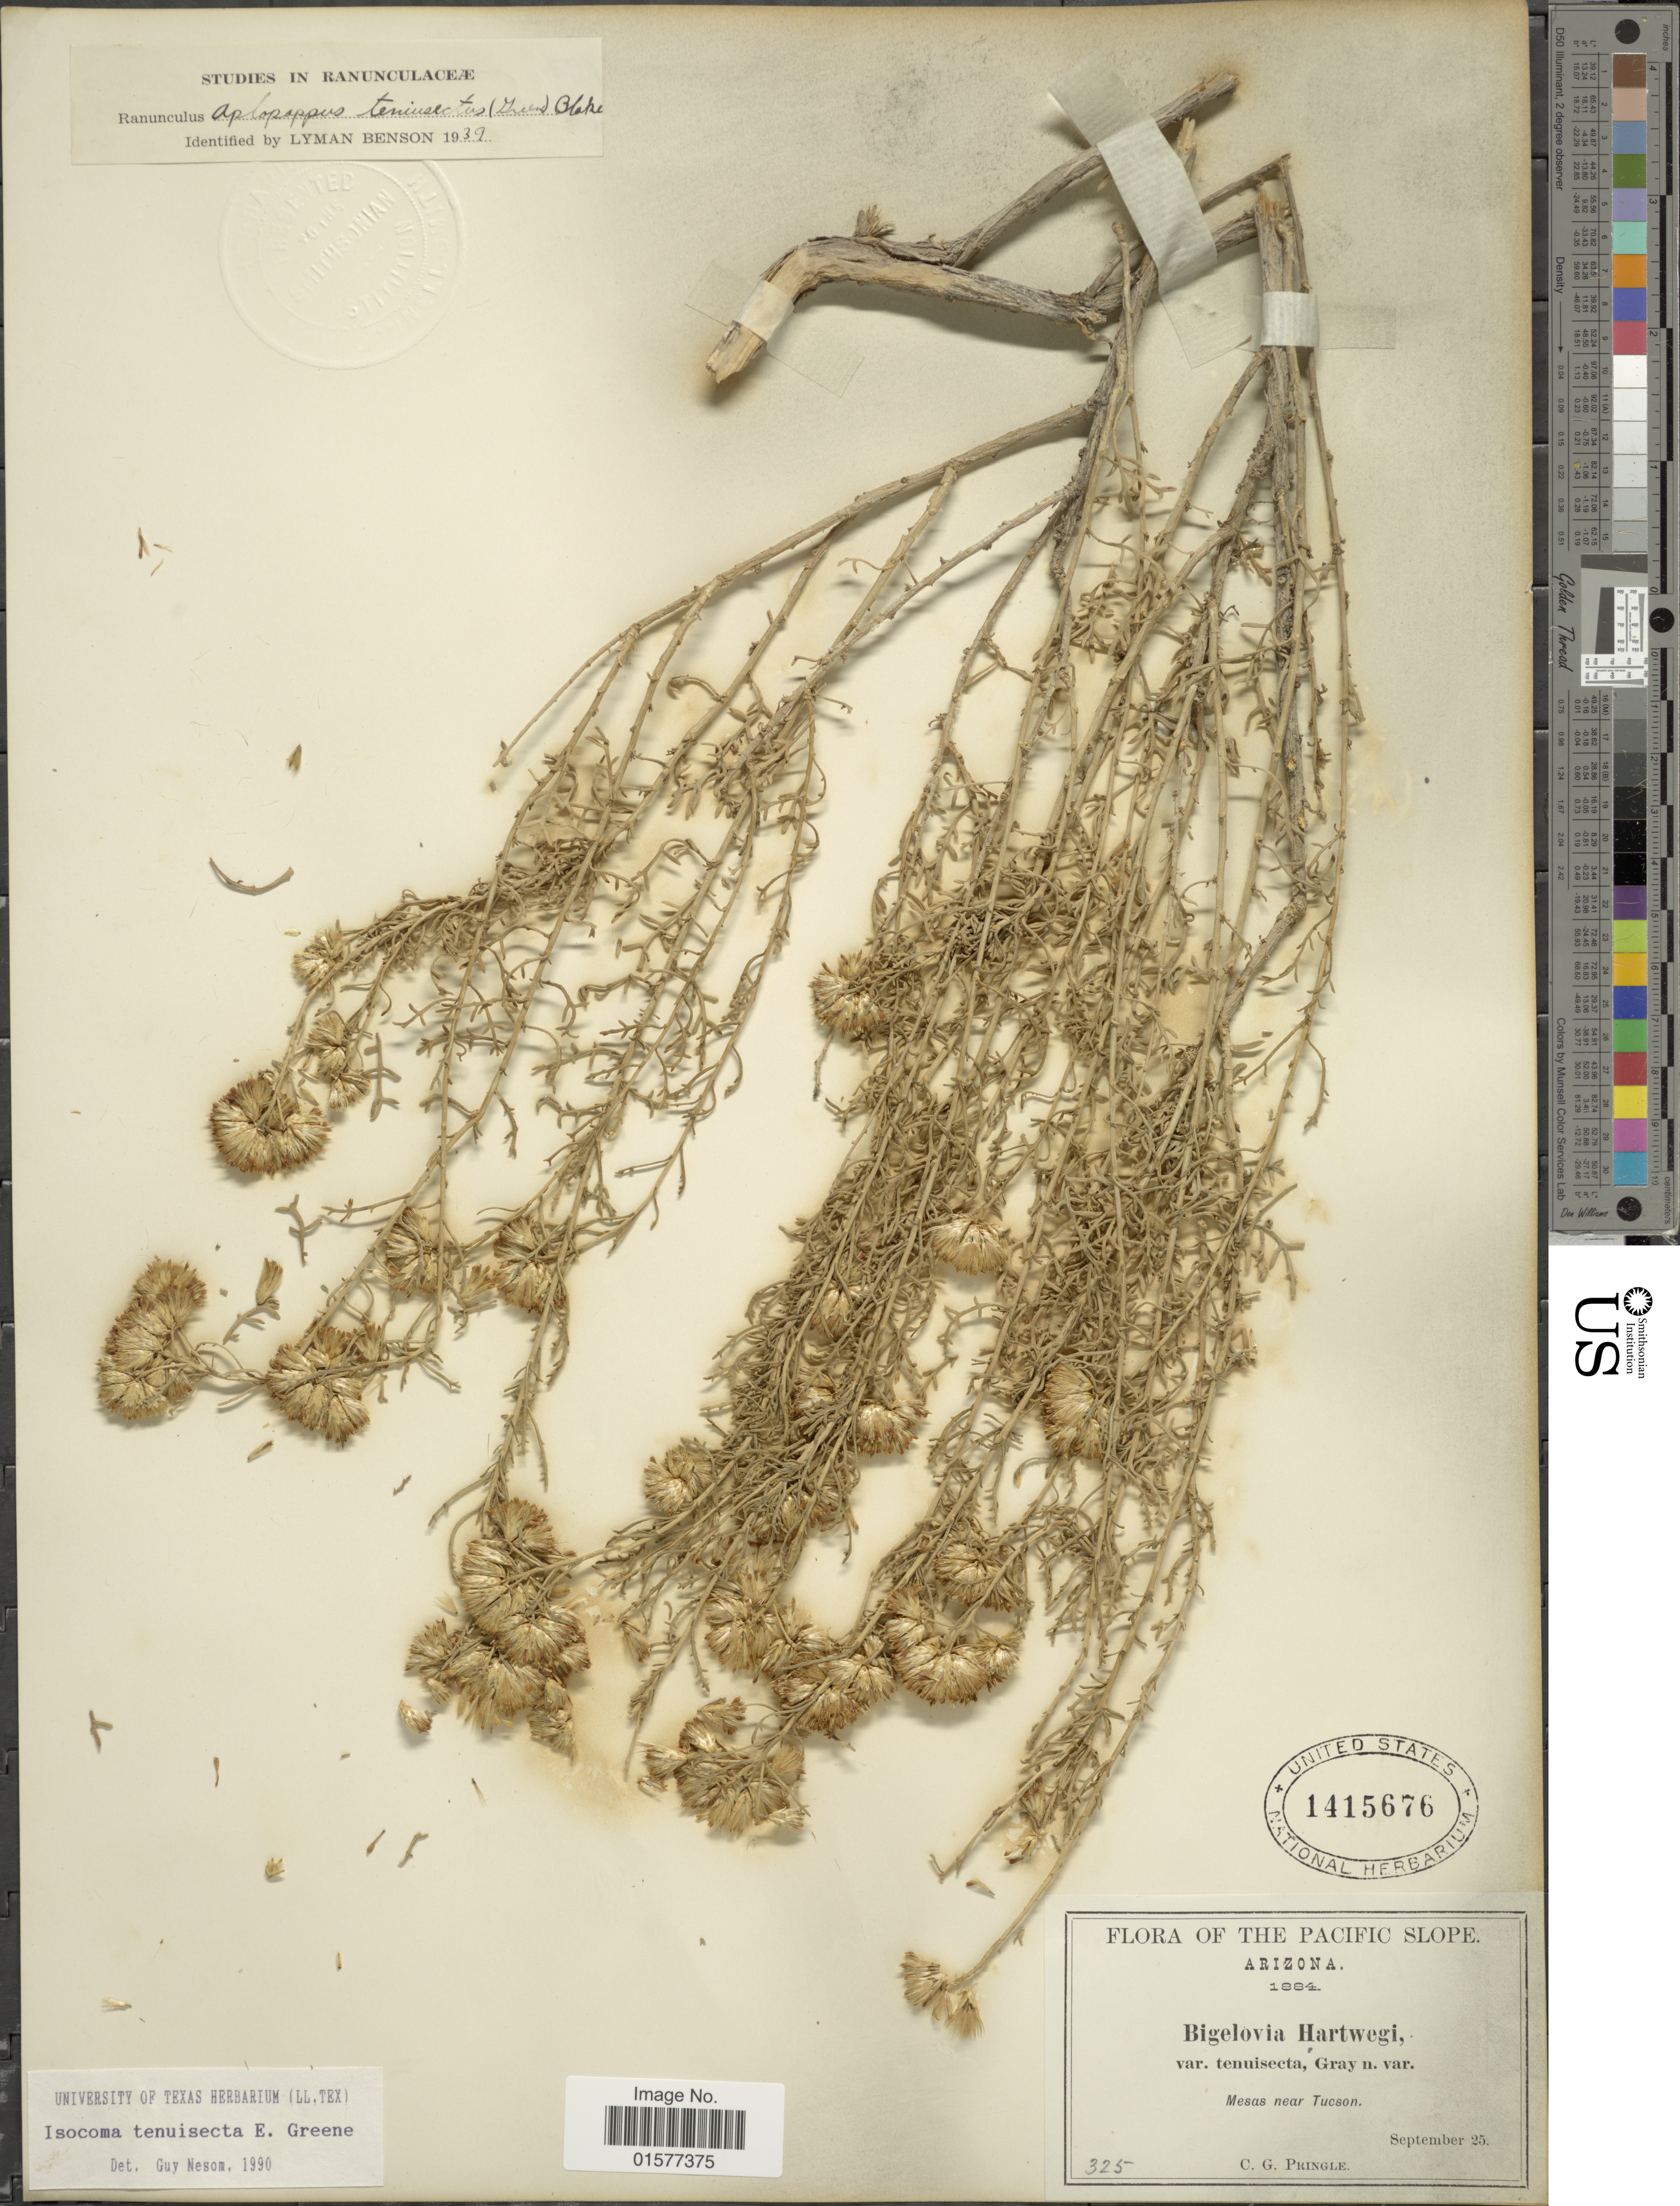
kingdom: Plantae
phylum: Tracheophyta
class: Magnoliopsida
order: Asterales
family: Asteraceae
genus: Isocoma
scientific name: Isocoma tenuisecta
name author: Greene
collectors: C. G. Pringle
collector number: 325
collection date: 1884-09-25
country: United States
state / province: Arizona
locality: Mesas near Tucson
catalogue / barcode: US 1415676